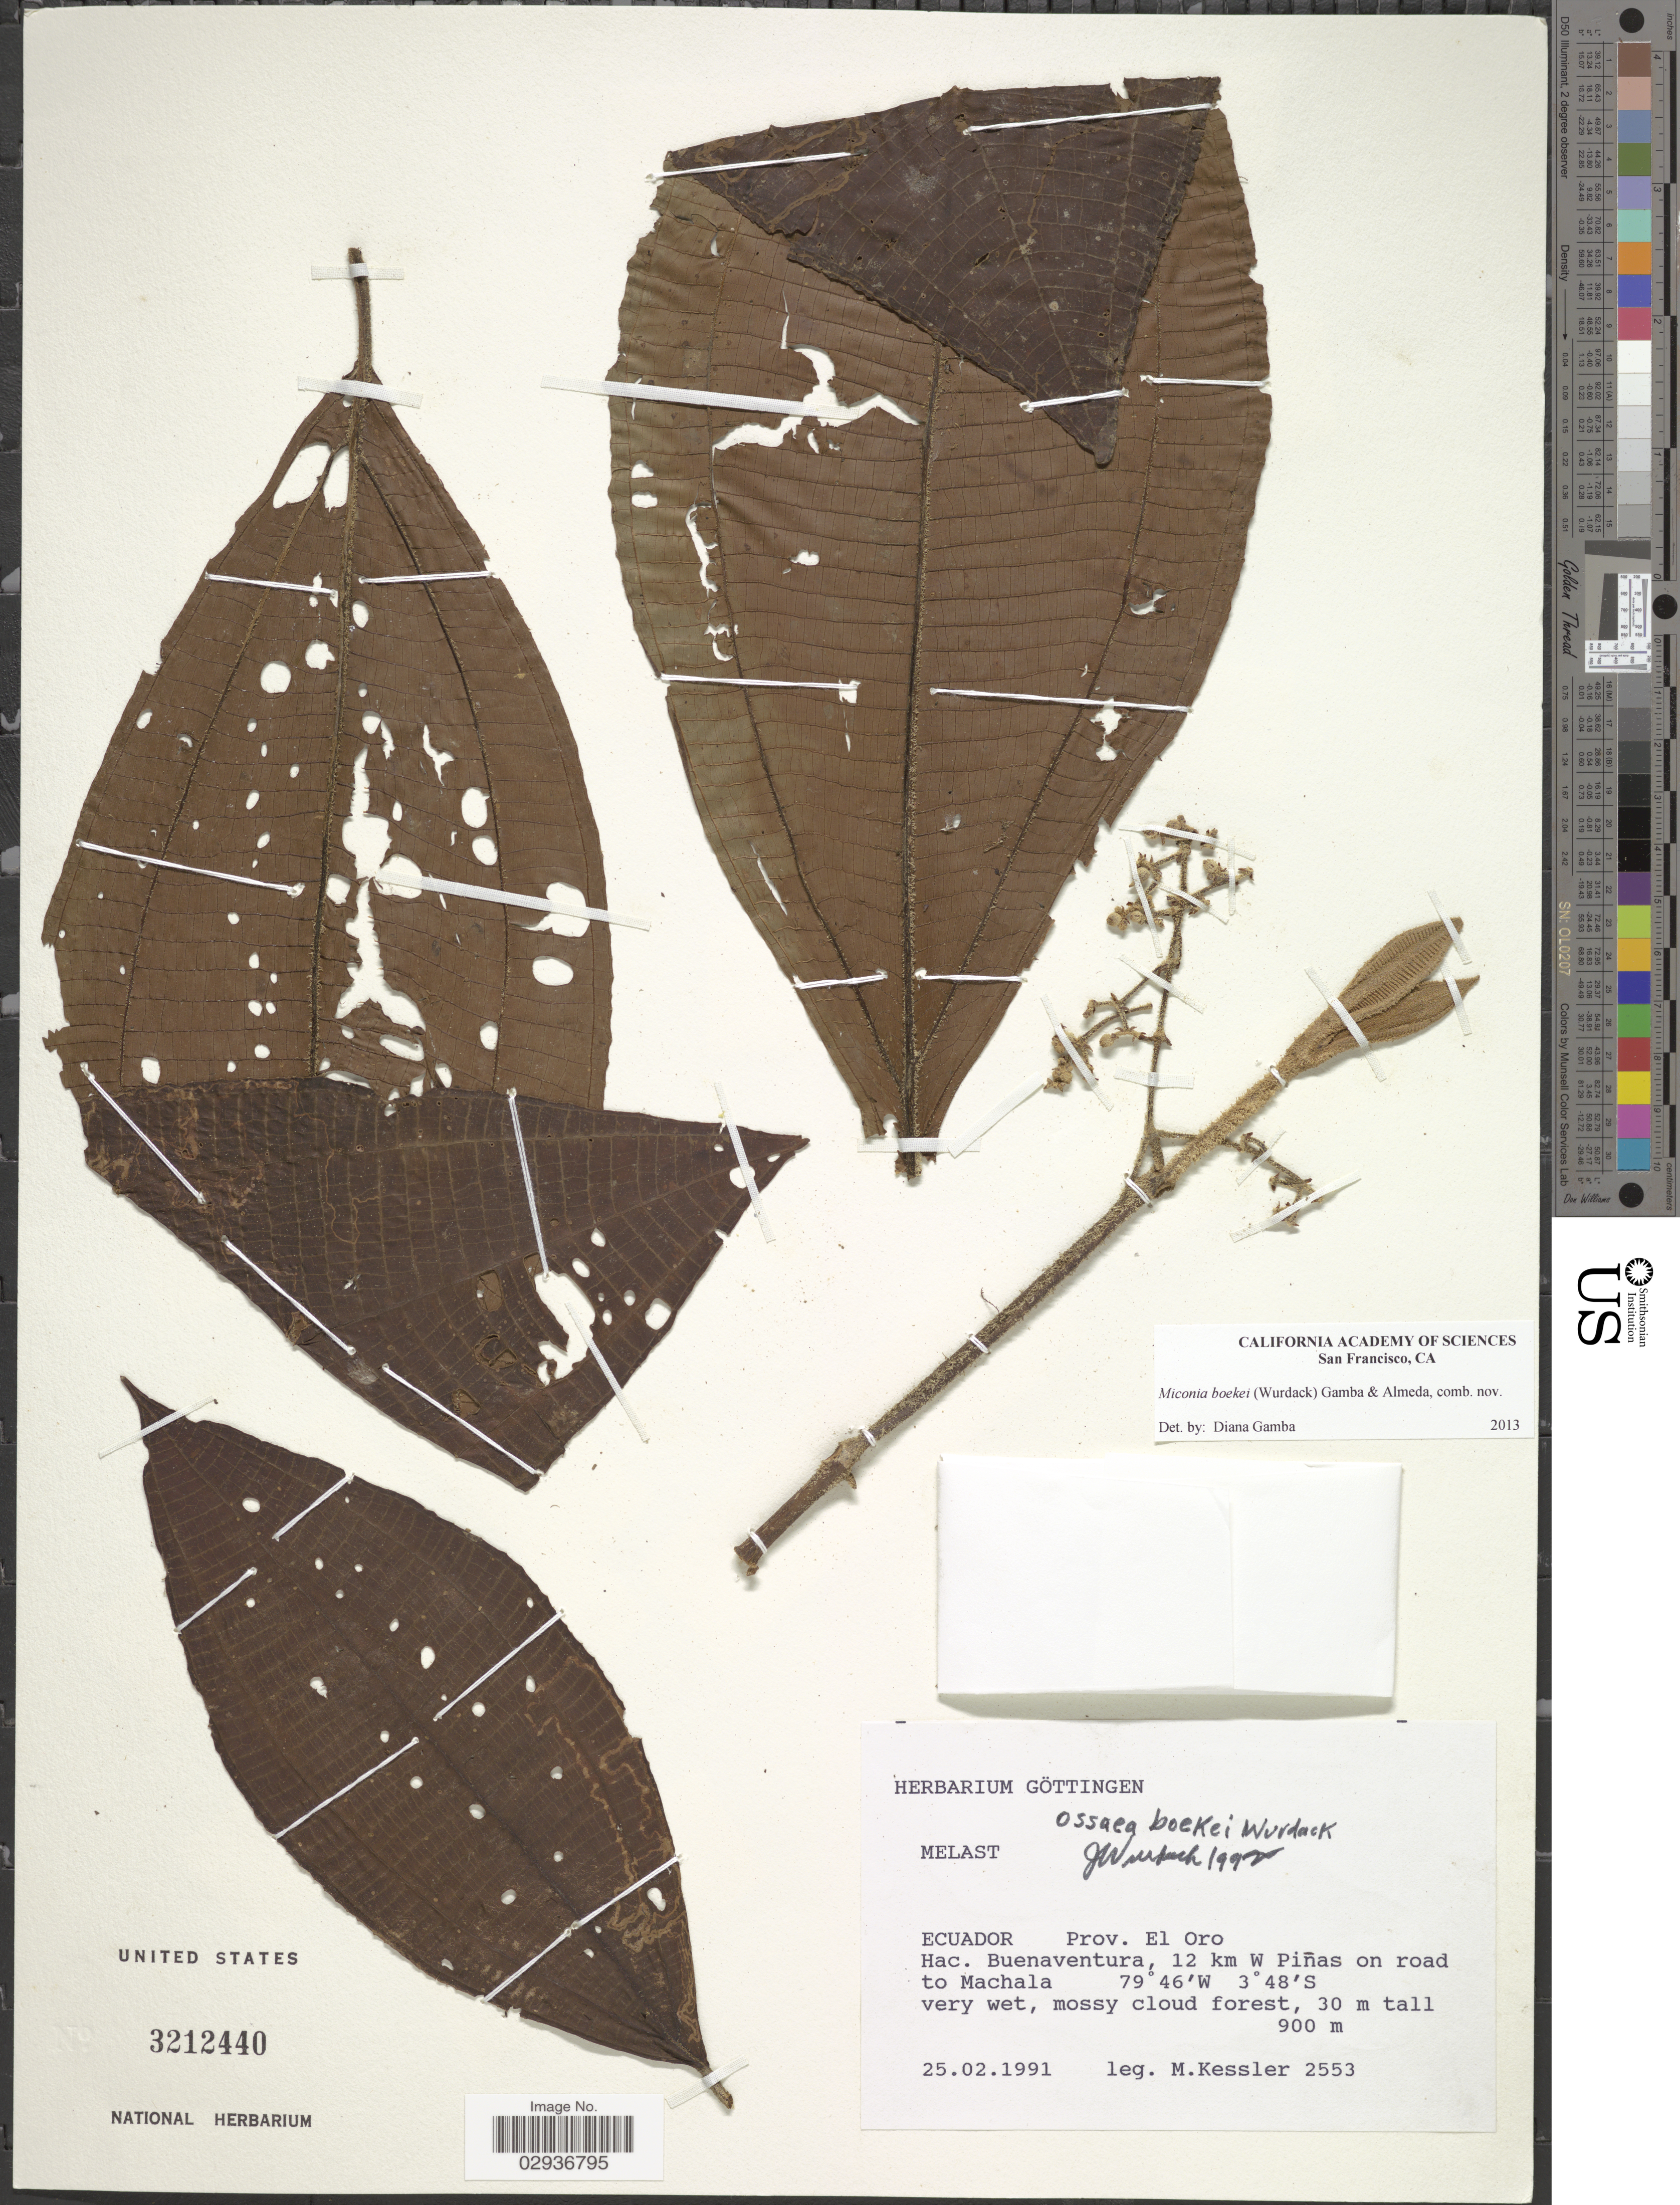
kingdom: Plantae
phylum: Tracheophyta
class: Magnoliopsida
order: Myrtales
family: Melastomataceae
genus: Miconia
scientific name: Miconia boekei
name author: (Wurdack) Gamba & Almeda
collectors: M. Kessler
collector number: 2553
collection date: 1991-02-25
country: Ecuador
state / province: El Oro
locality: Hac. Buenaventura, 12 km W Piñas on road to Machala.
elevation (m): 900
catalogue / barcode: US 3212440